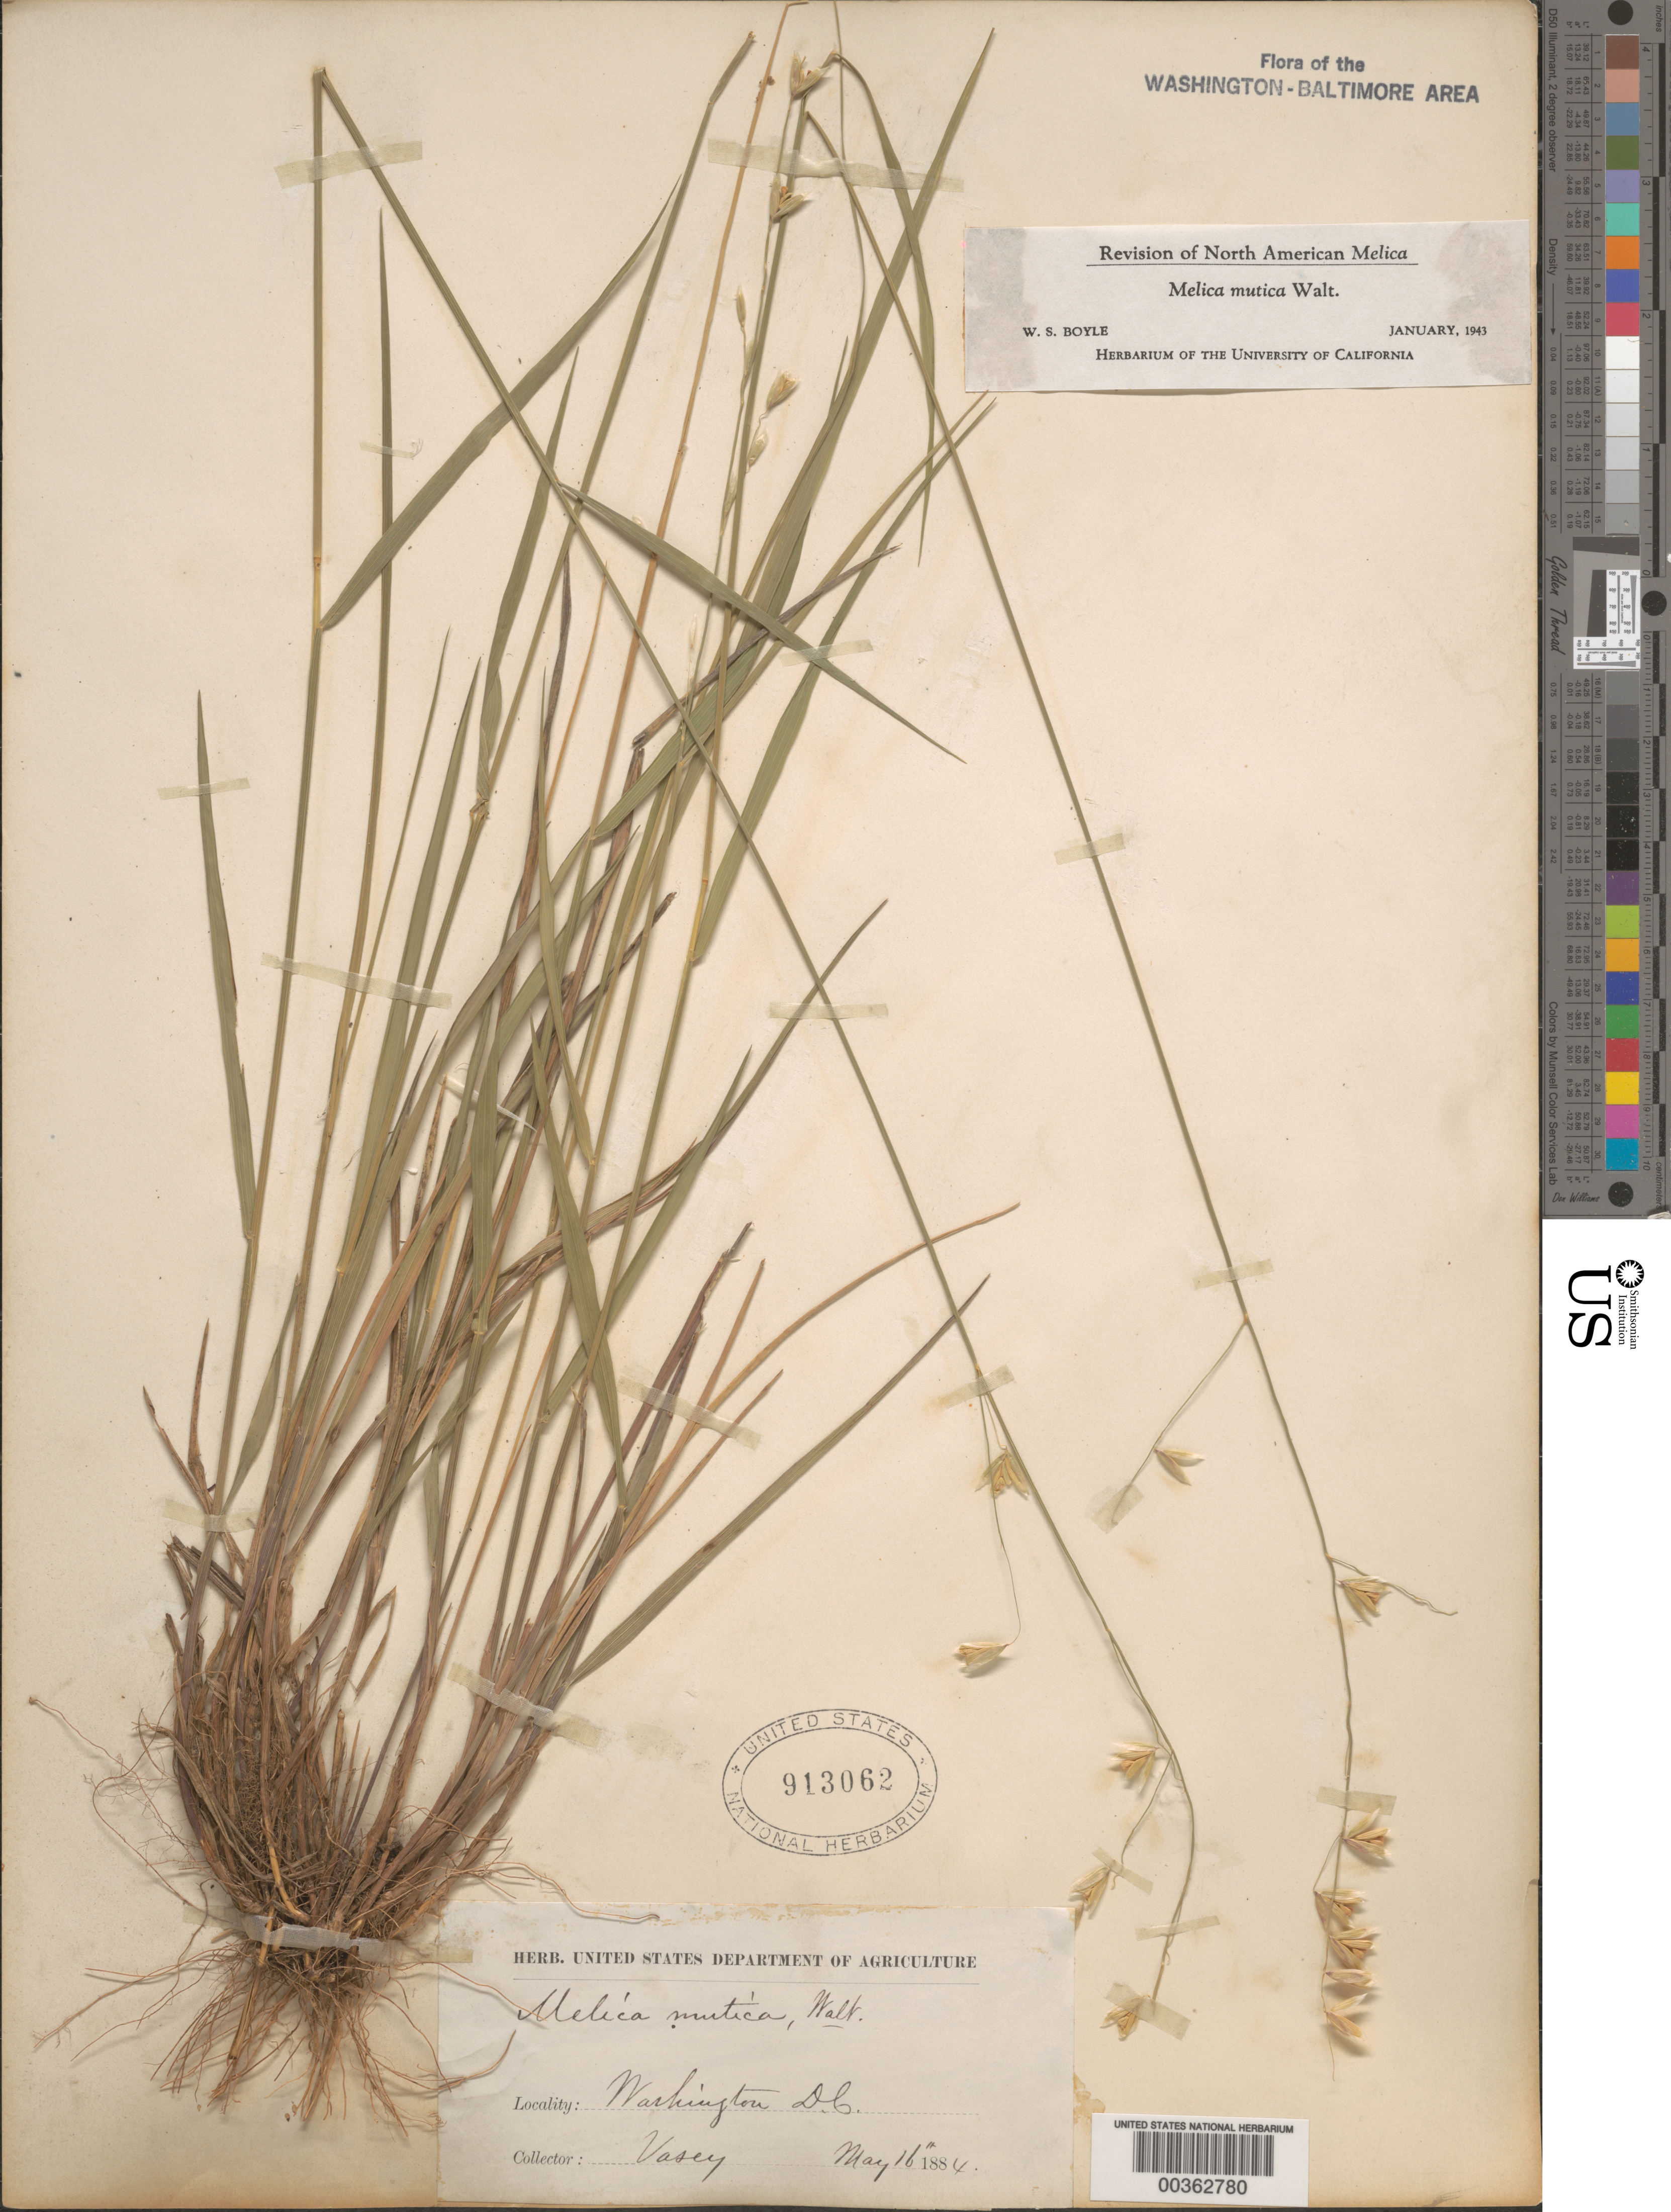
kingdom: Plantae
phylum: Tracheophyta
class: Liliopsida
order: Poales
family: Poaceae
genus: Melica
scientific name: Melica mutica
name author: Walter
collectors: G. Vasey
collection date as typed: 16 May 1884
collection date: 1884-05-16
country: United States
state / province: District of Columbia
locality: Washington DC area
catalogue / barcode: US 913062